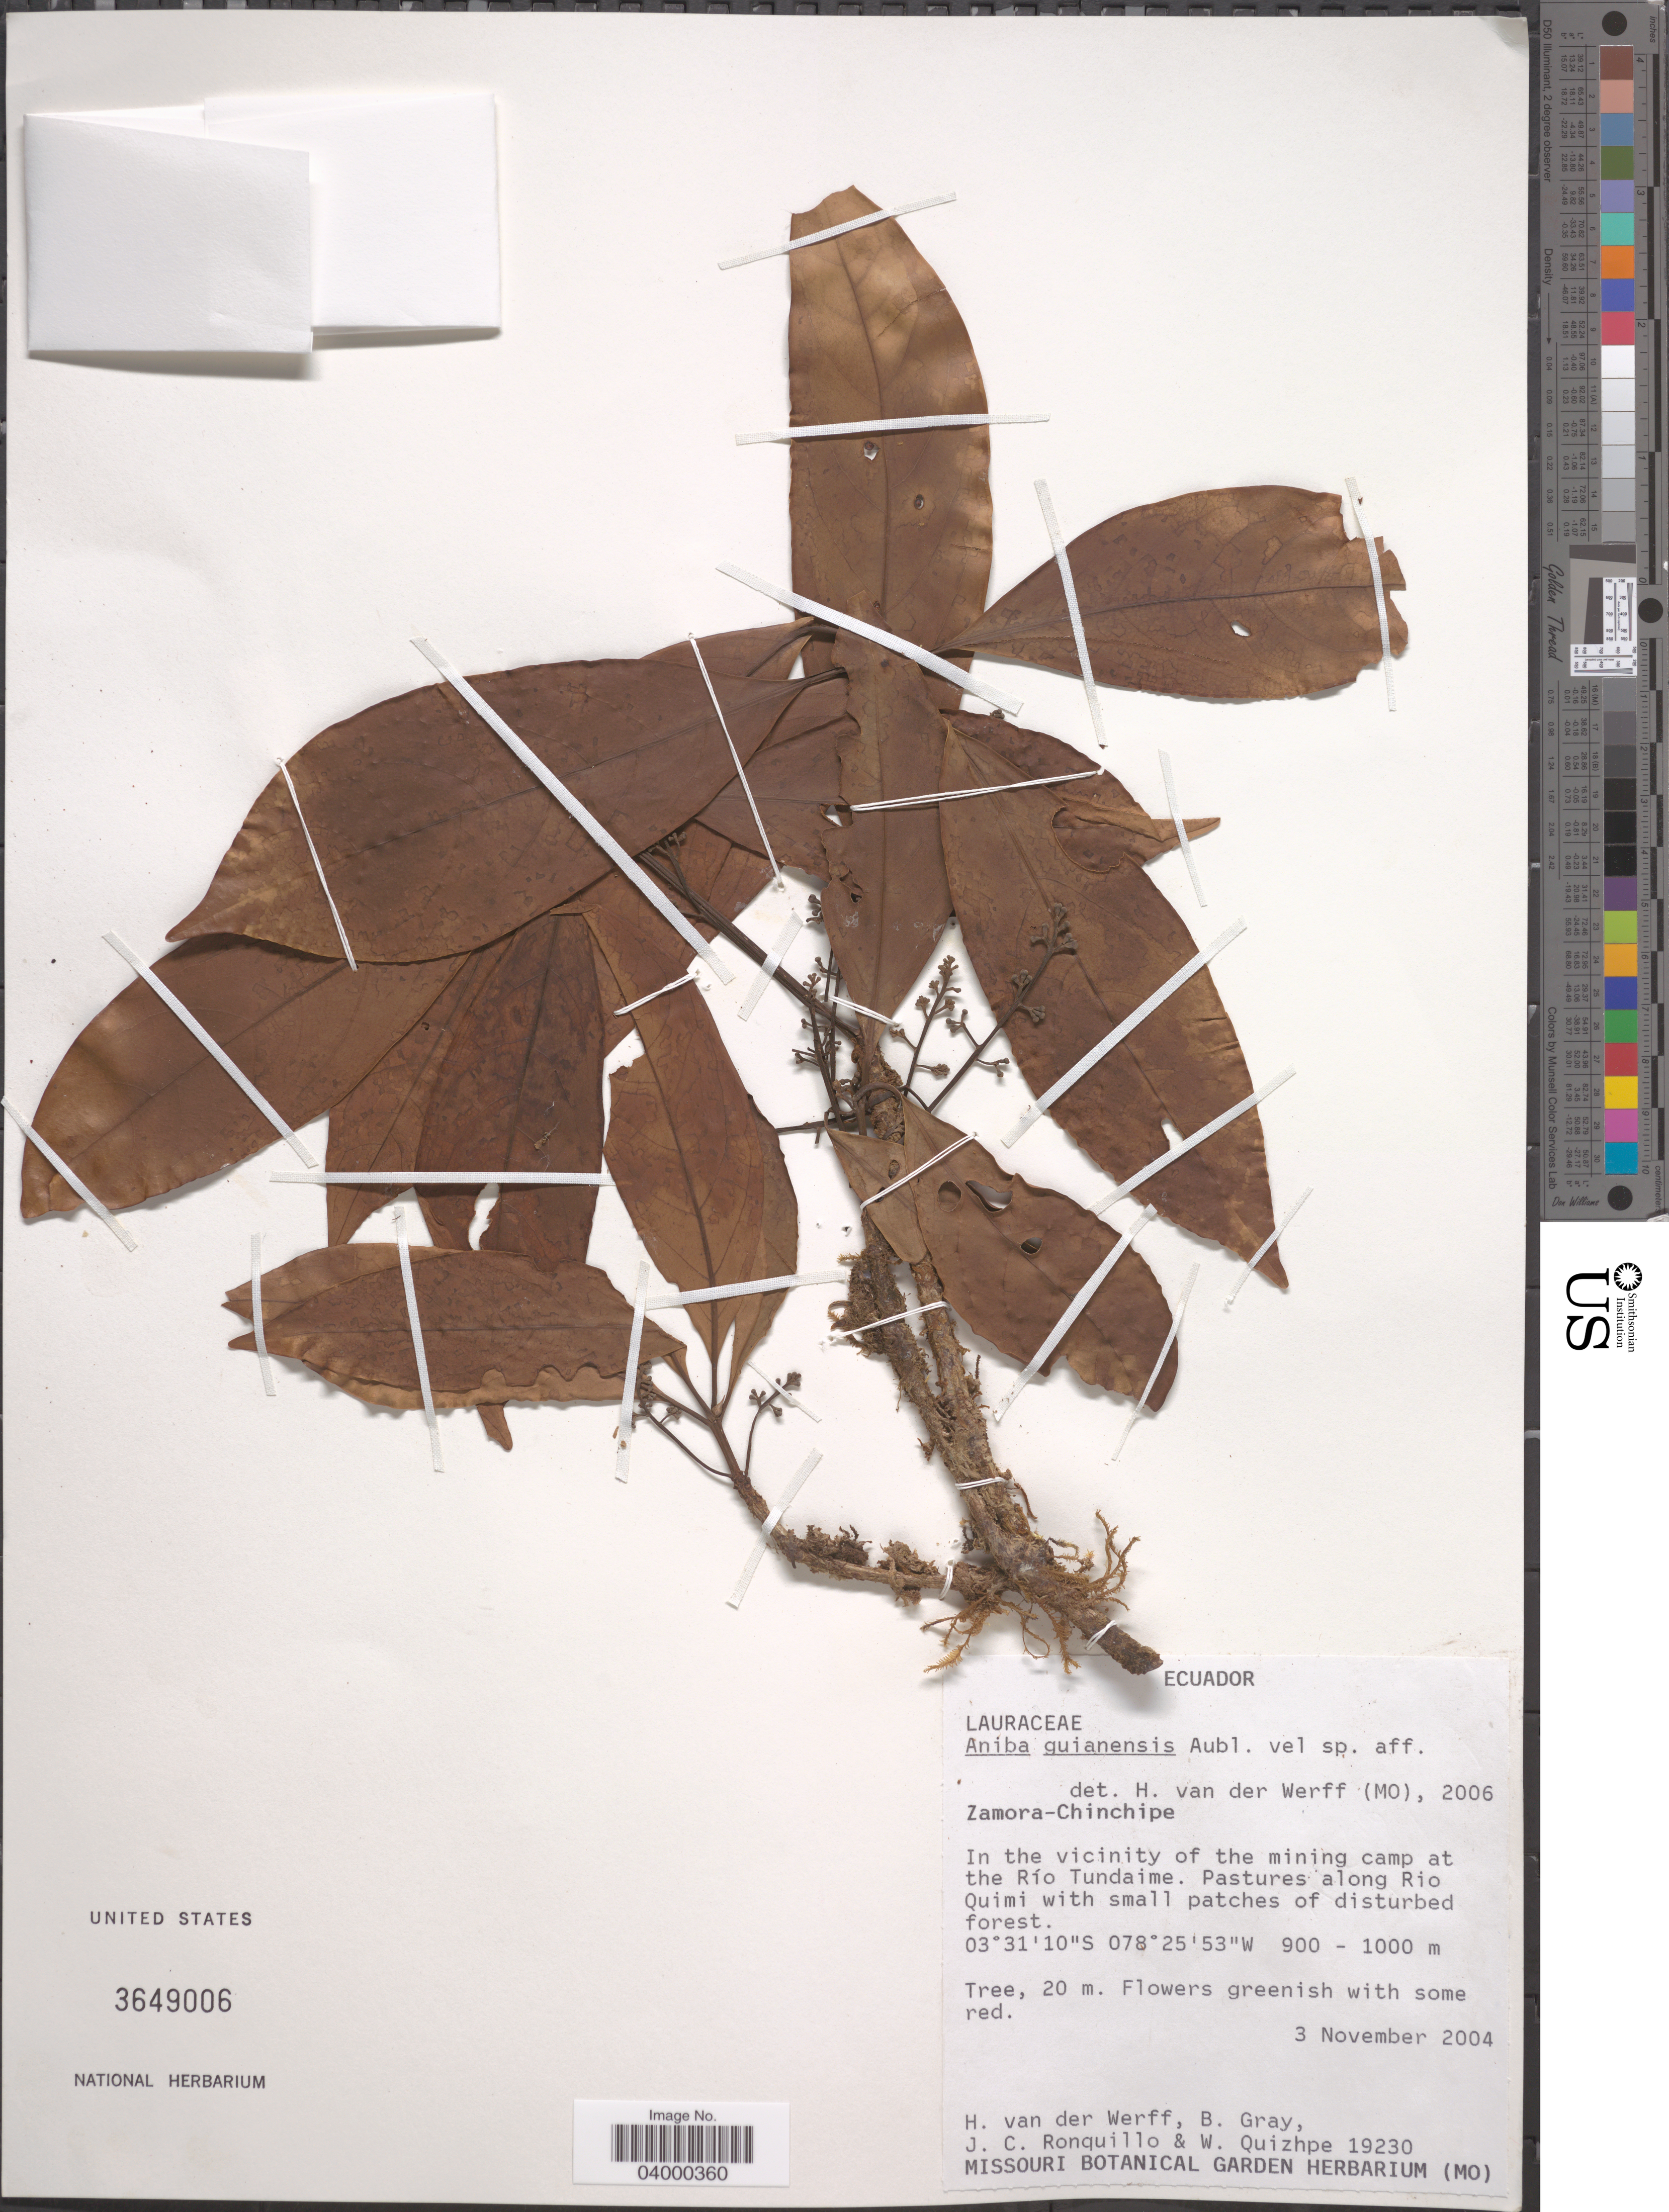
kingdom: Plantae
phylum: Tracheophyta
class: Magnoliopsida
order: Laurales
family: Lauraceae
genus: Aniba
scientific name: Aniba guianensis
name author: Aubl.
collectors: H. van der Werff, B. Gray, J. Ronquillo & W. Quizhpe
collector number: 19230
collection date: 2004-11-03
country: Ecuador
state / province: Zamora-Chinchipe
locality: In the vicinity of the mining camp at the Río Tundaime. Pastures along Rio Quimi.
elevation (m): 900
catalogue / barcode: US 3649006